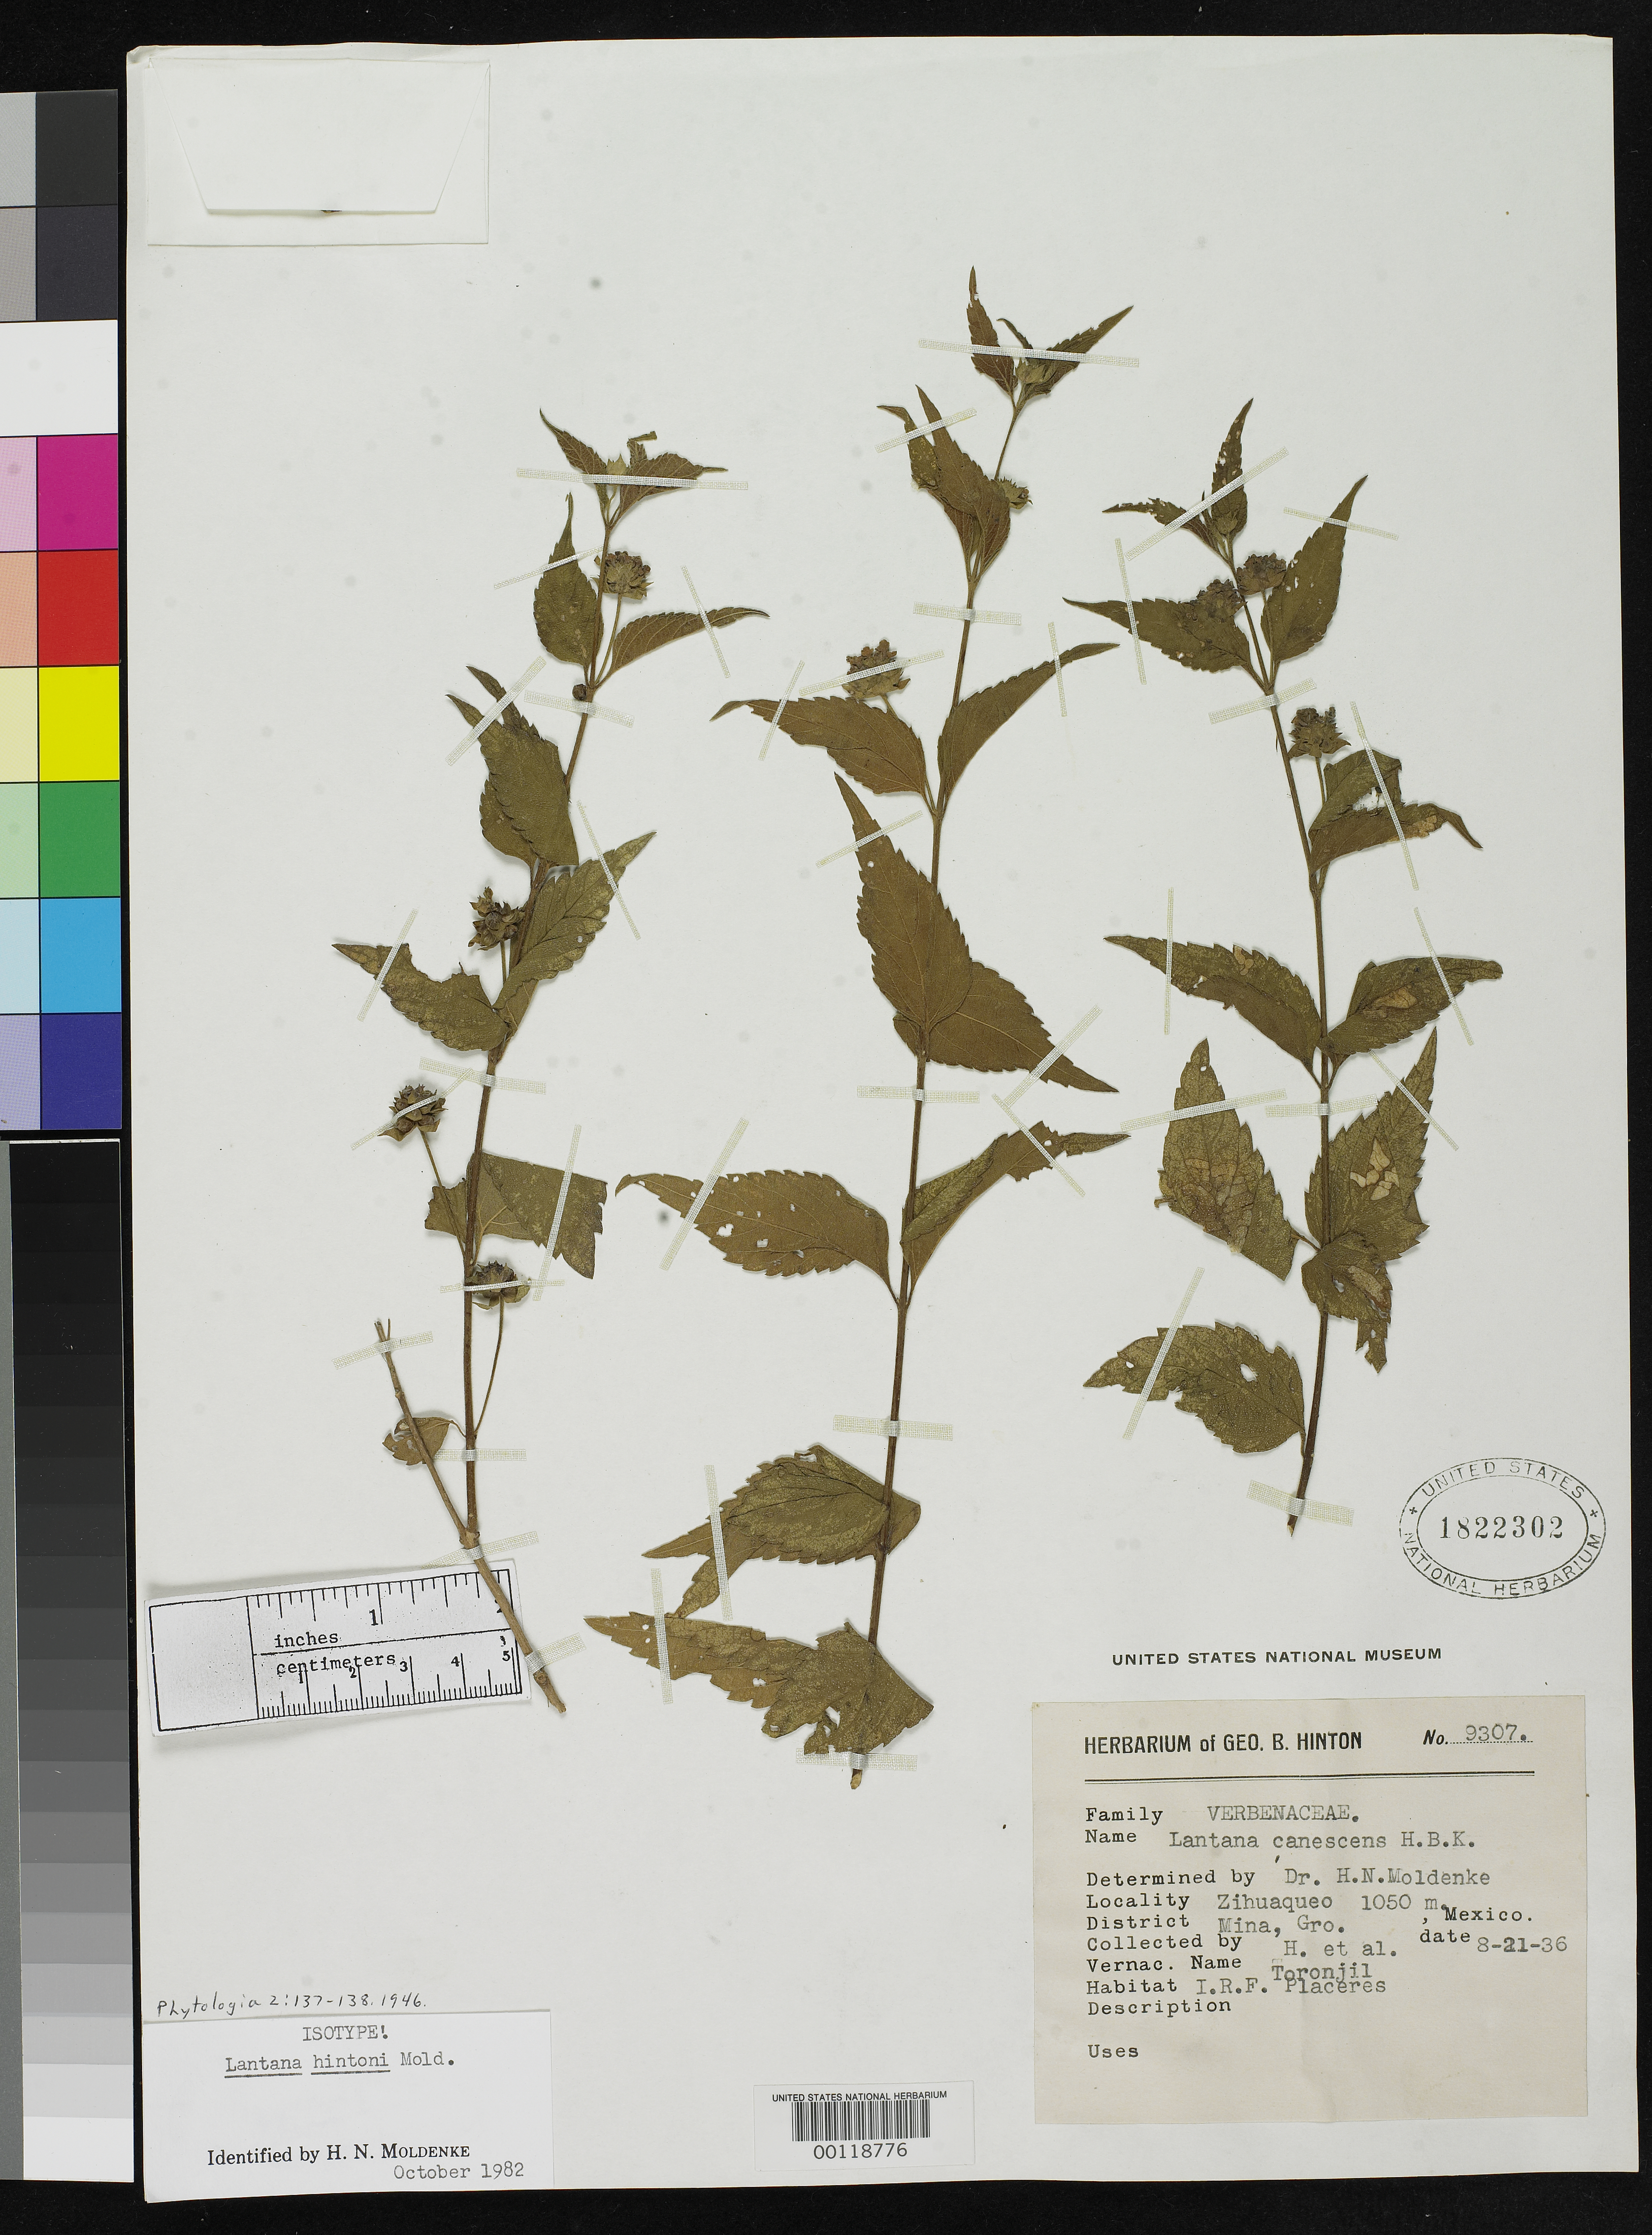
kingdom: Plantae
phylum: Tracheophyta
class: Magnoliopsida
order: Lamiales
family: Verbenaceae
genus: Lantana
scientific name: Lantana hintonii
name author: Moldenke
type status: Isotype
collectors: F. W. Humboldt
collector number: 9307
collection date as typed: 21 Aug 1936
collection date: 1936-08-21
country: Mexico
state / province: Guerrero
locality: Mina, Zihuaqueo.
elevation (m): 1050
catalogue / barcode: US 1822302